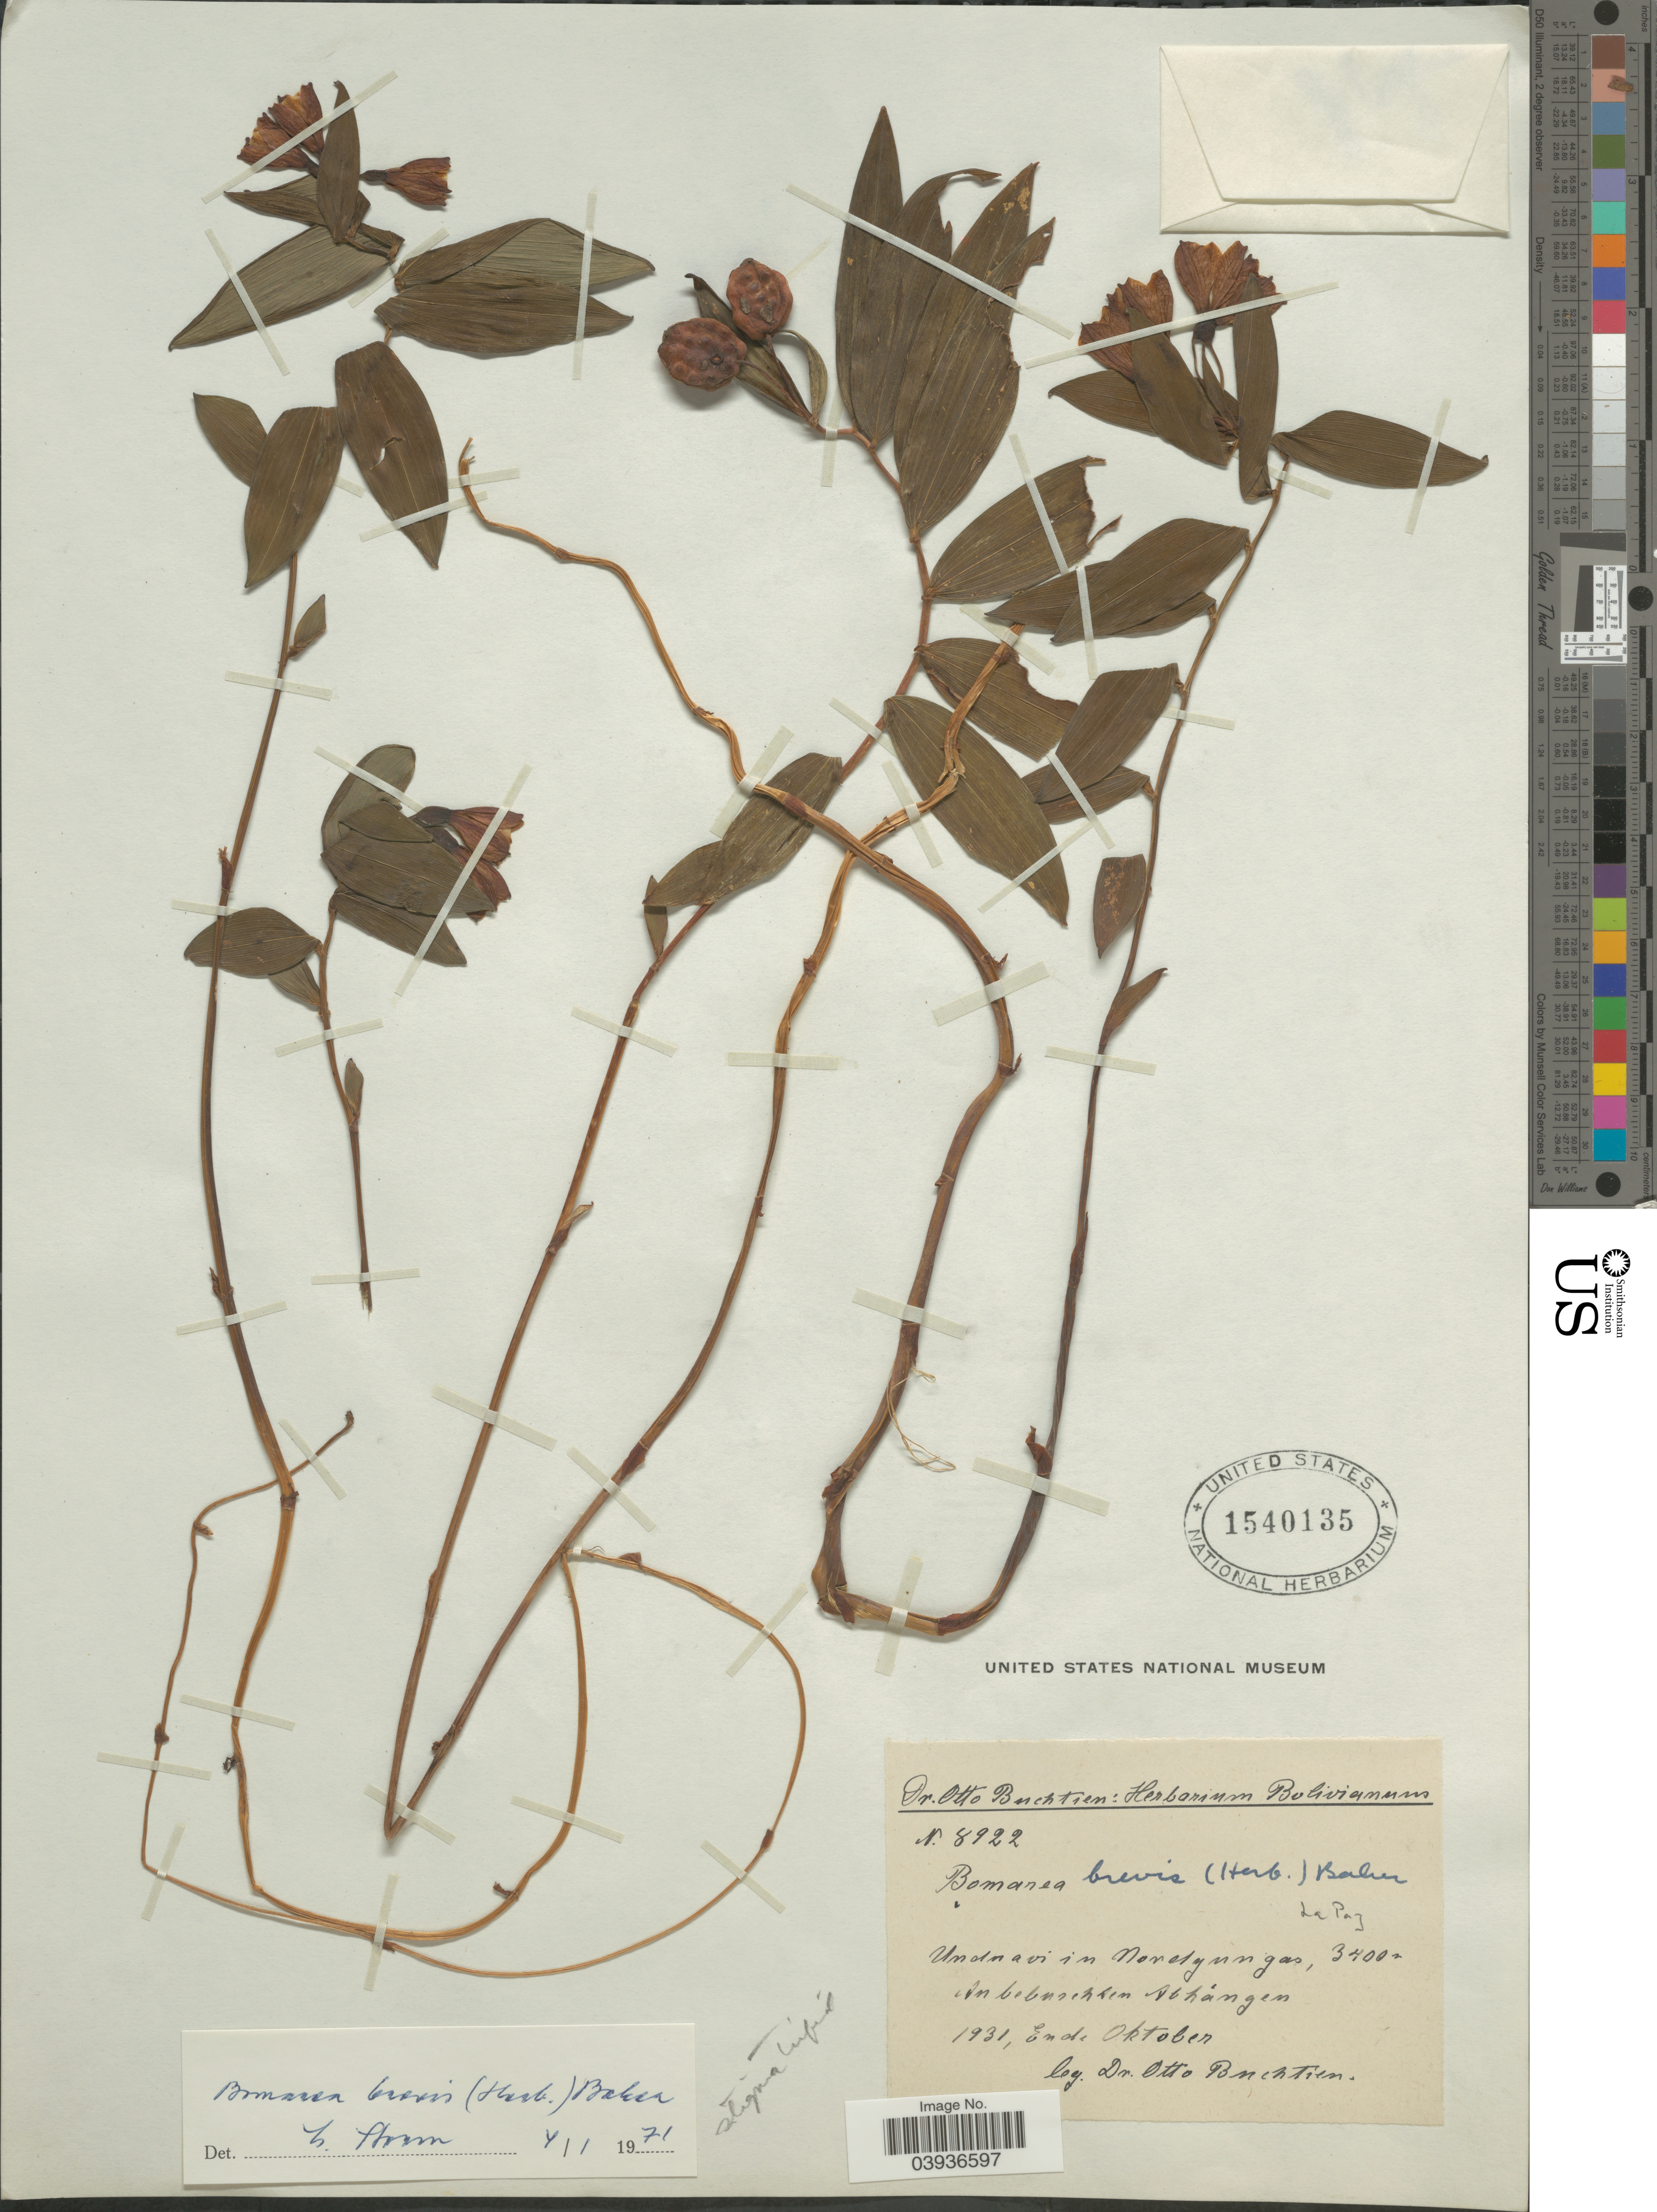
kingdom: Plantae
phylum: Tracheophyta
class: Liliopsida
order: Liliales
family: Alstroemeriaceae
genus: Bomarea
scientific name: Bomarea brevis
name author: (Herb.) Baker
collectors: O. Buchtien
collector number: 8922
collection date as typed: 1931, Ende Oktober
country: Bolivia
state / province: La Paz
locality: Unduavi in Nordyungas.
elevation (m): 3400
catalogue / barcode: US 1540135